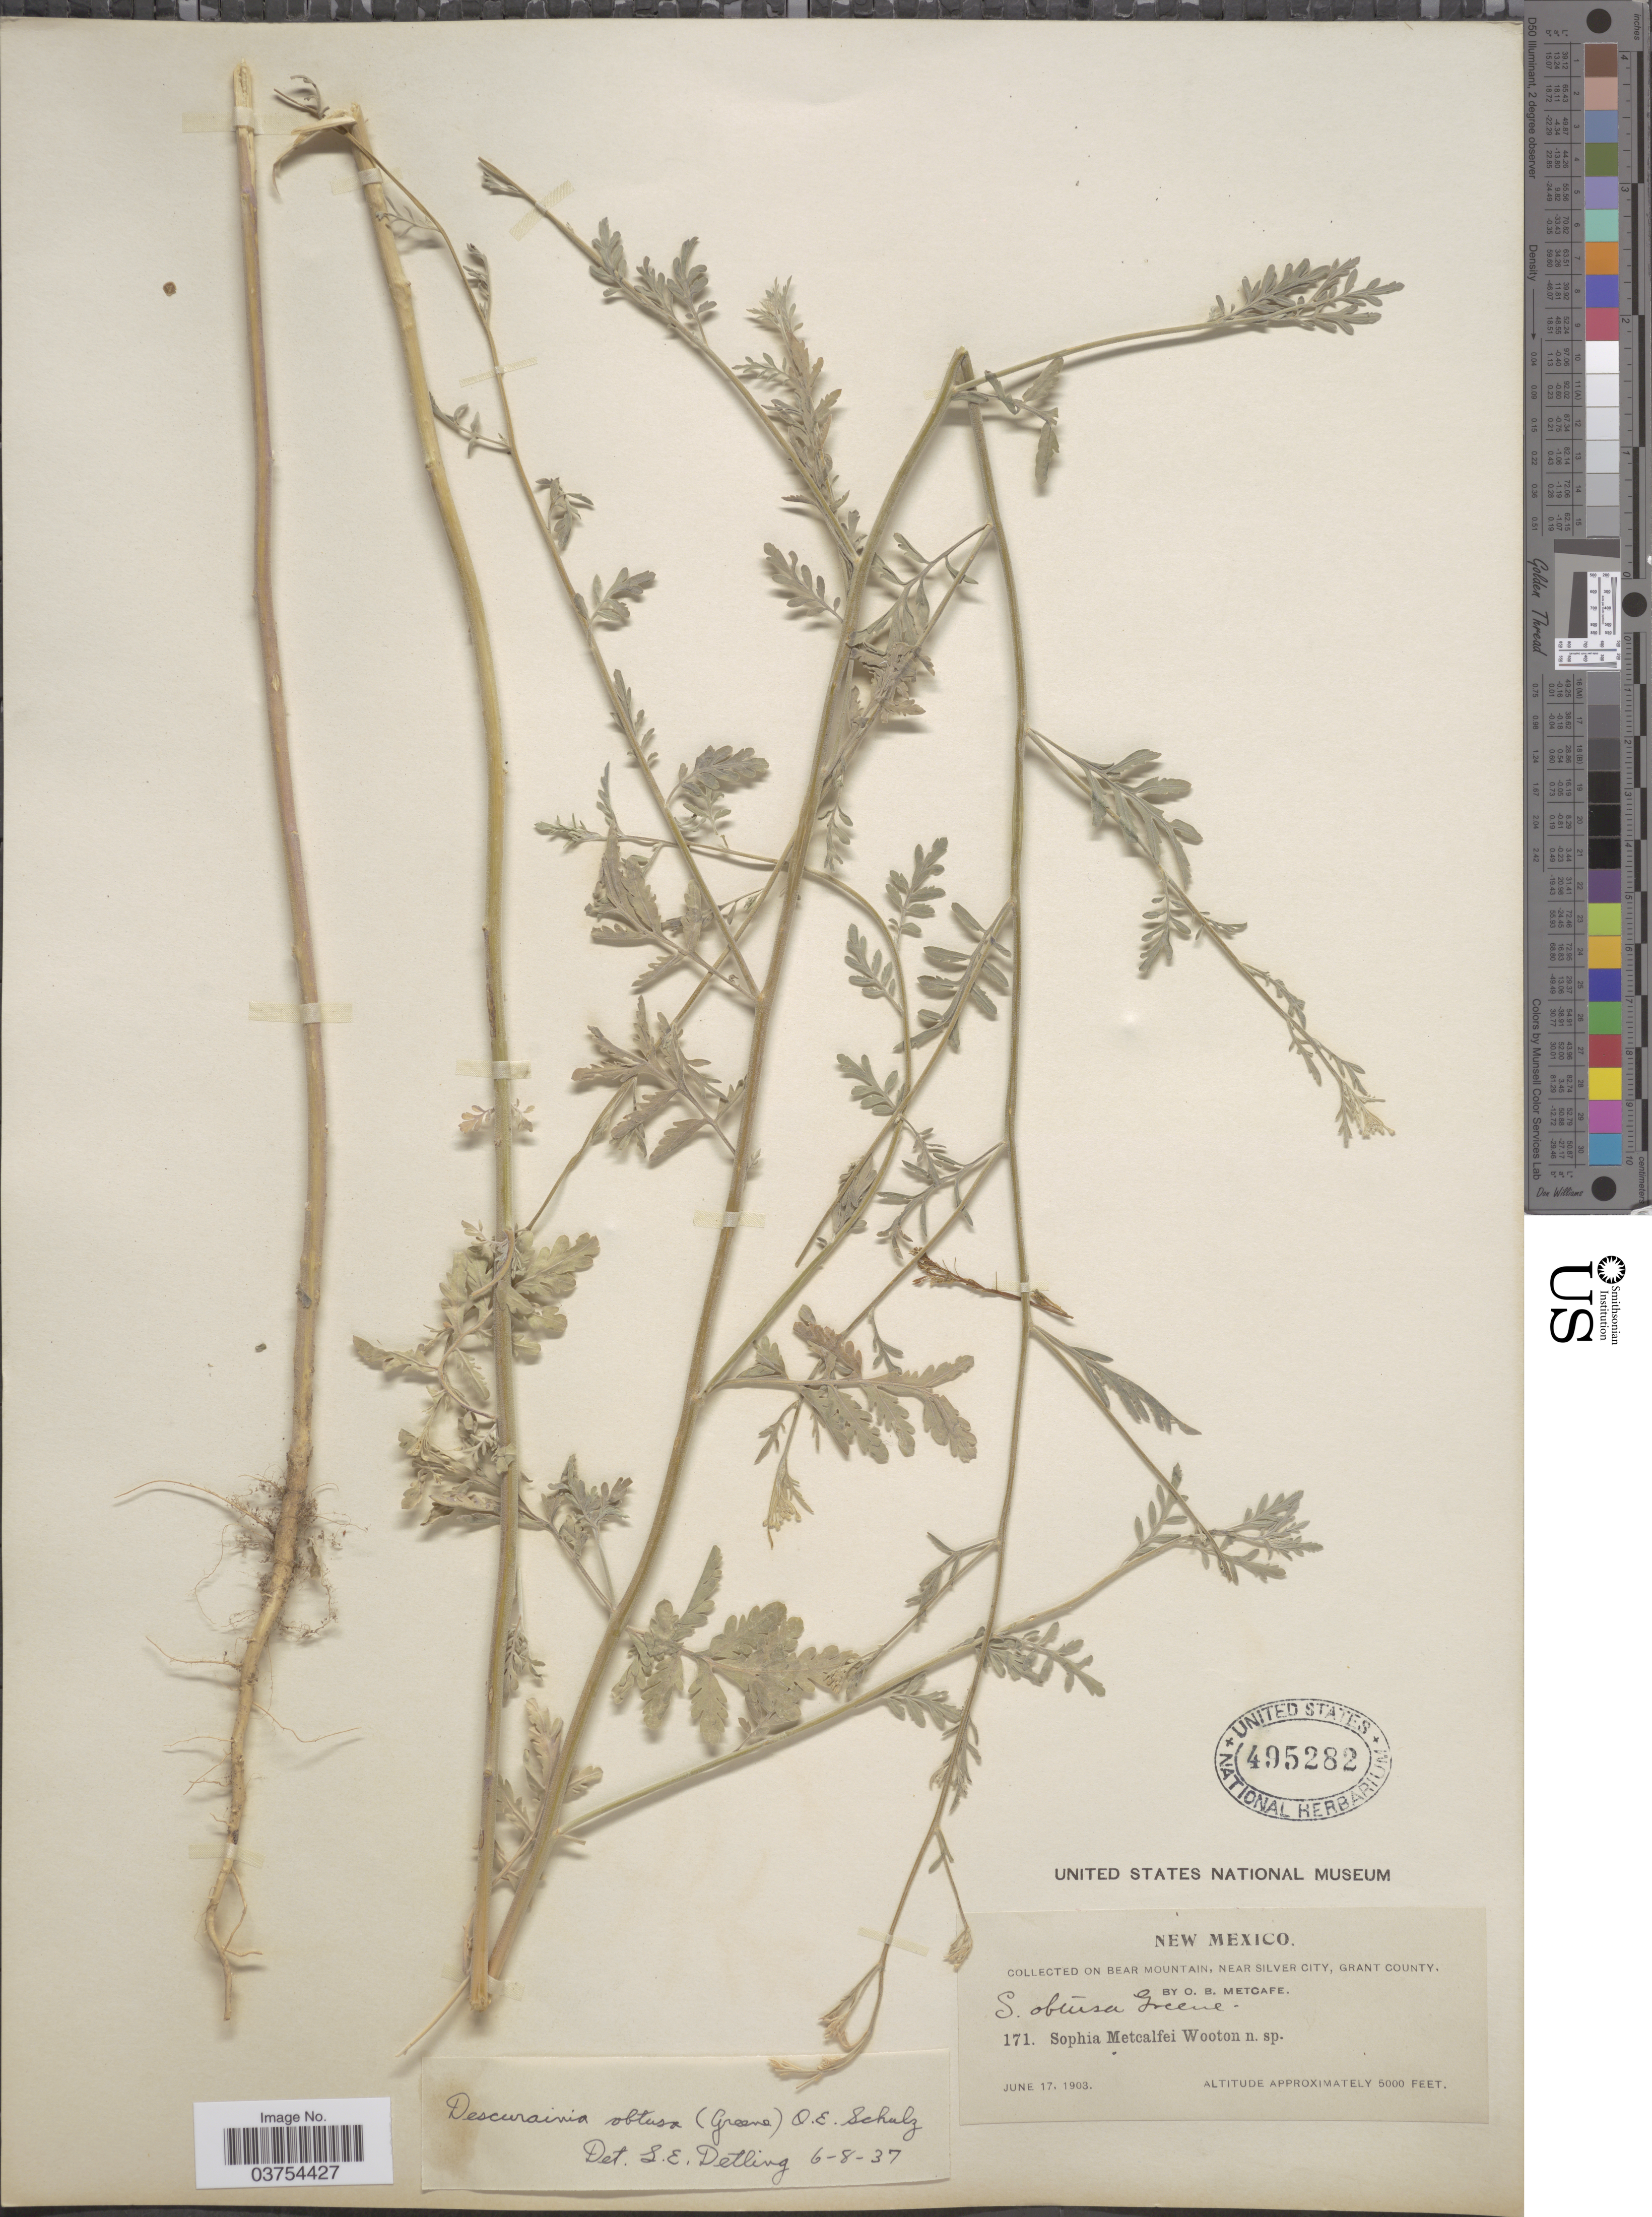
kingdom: Plantae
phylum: Tracheophyta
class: Magnoliopsida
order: Brassicales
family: Brassicaceae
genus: Descurainia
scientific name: Descurainia obtusa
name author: (Greene & C.A. Mey.) O.E. Schulz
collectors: O. Metcafe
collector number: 171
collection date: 1903-06-17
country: United States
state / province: New Mexico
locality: On Bear Mountain, near Silver City, Grant County.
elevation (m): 1524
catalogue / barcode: US 495282